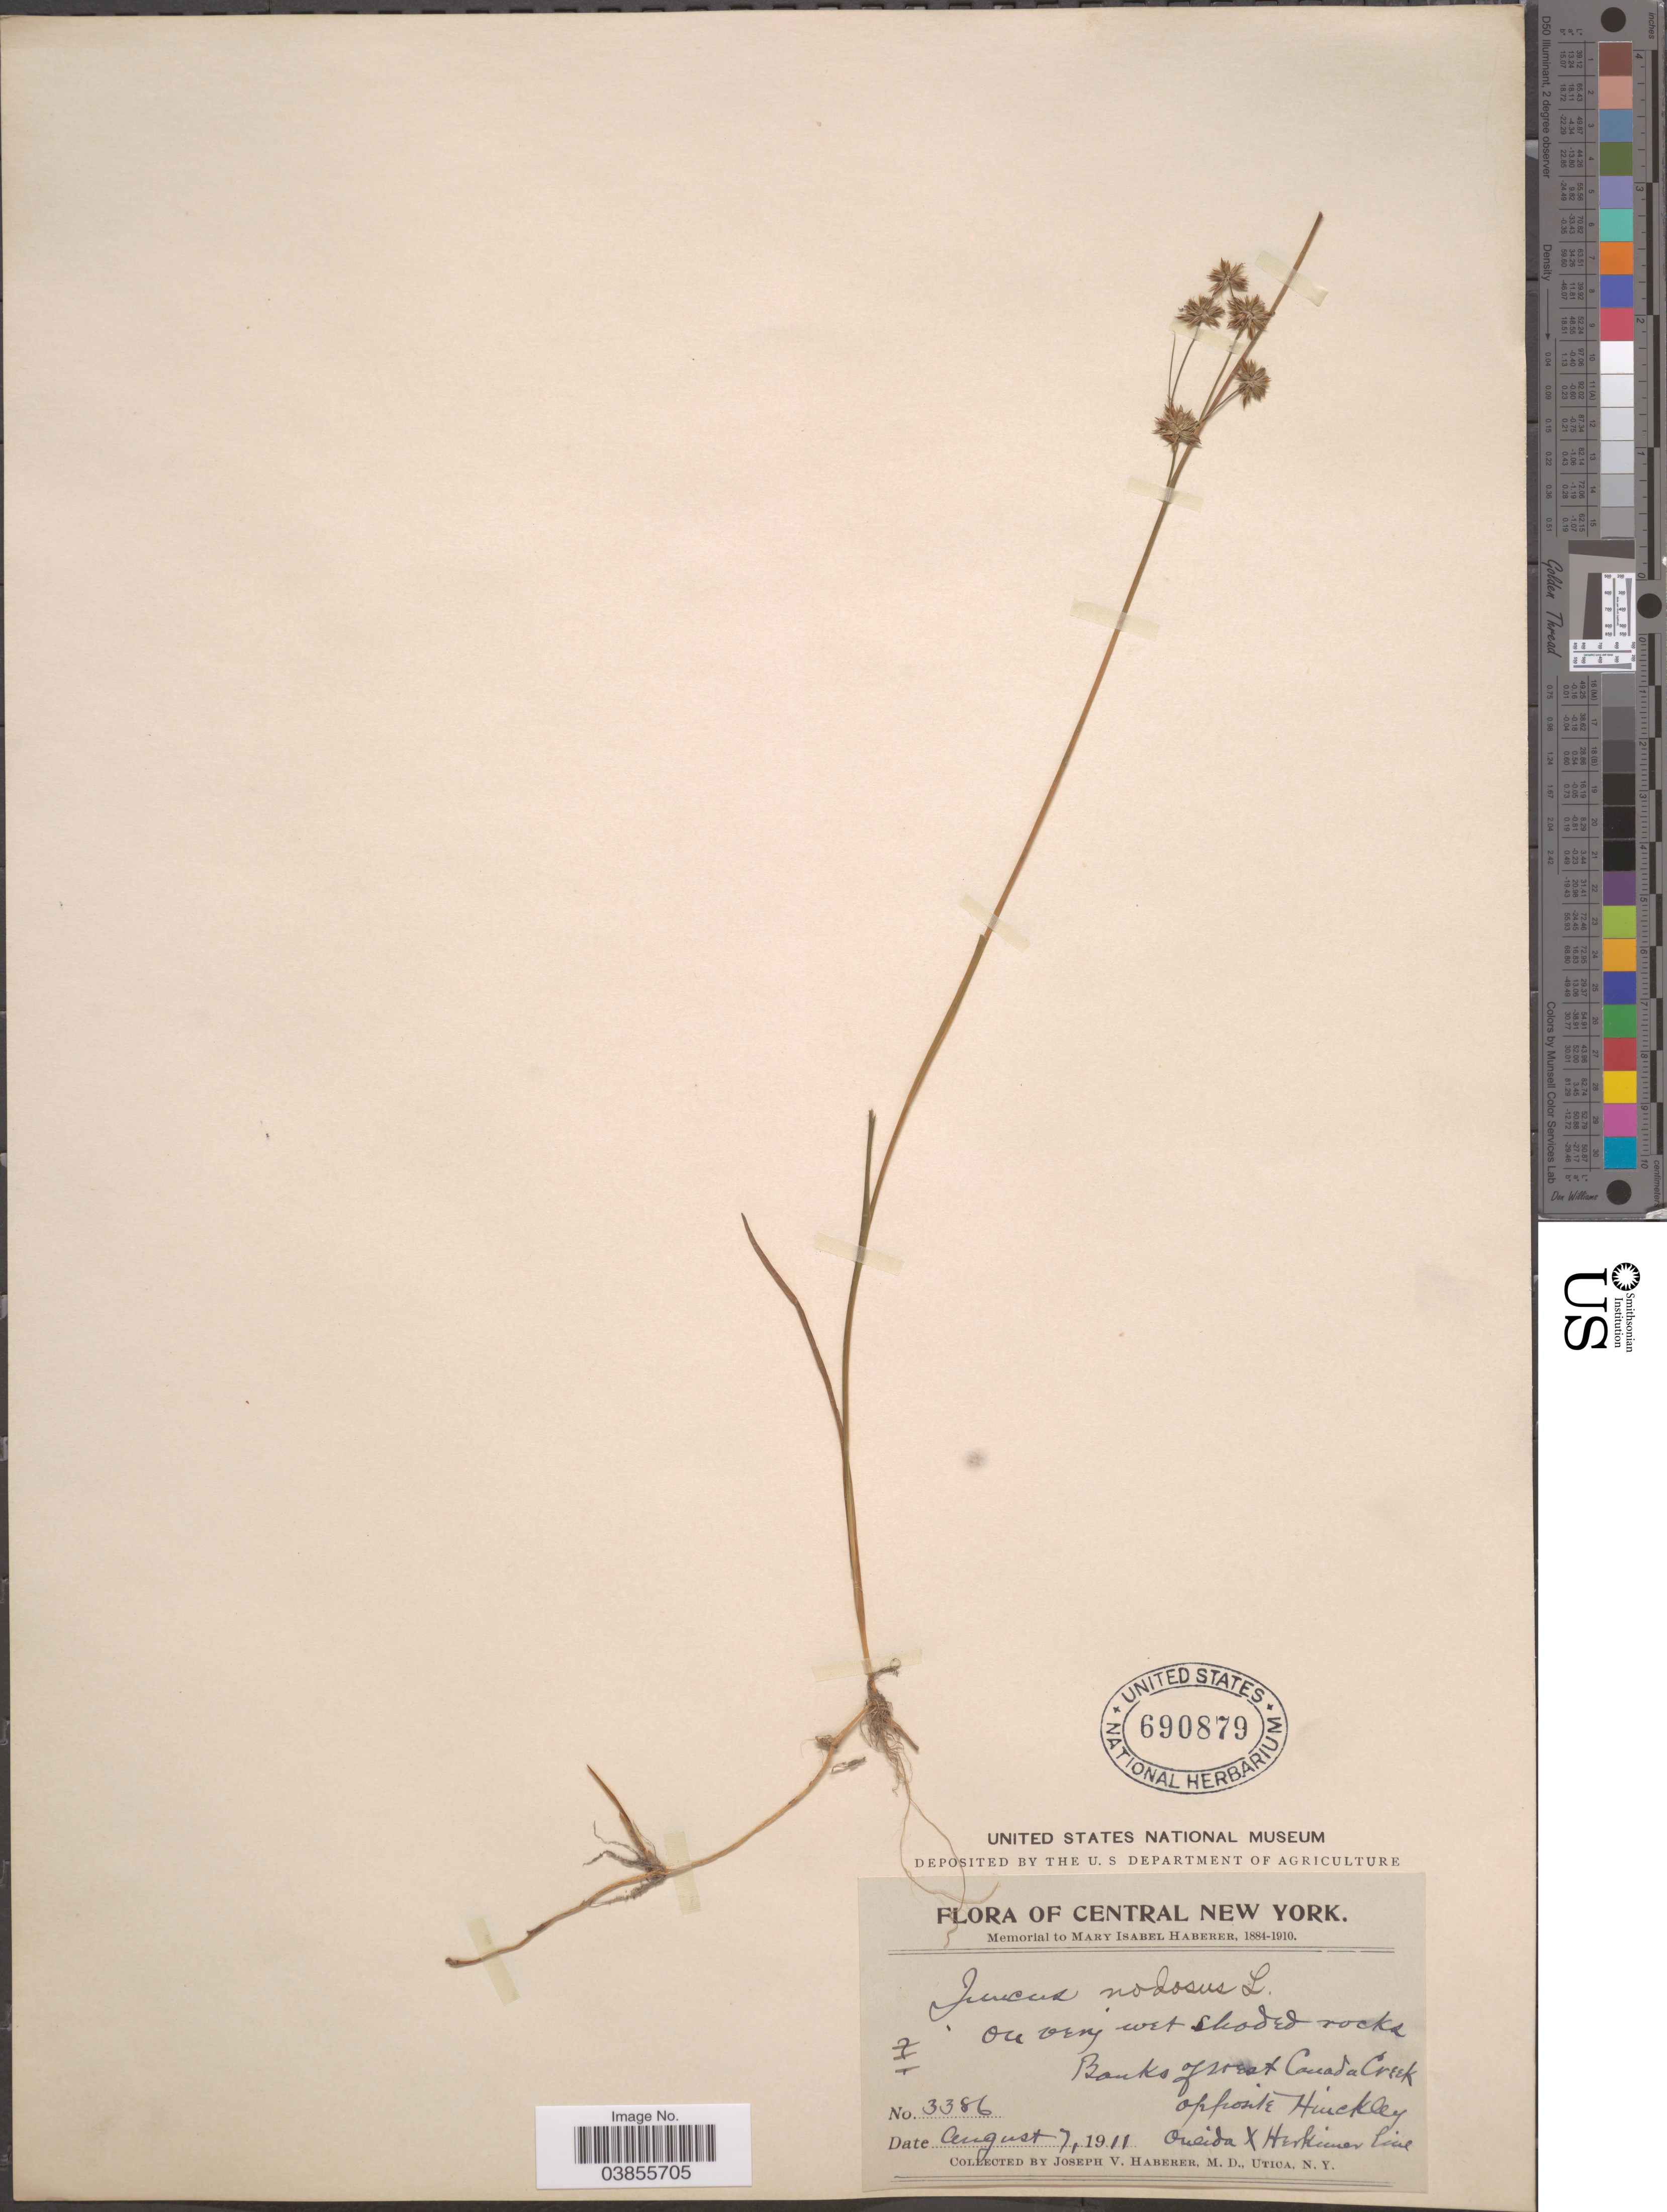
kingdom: Plantae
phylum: Tracheophyta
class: Liliopsida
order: Poales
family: Juncaceae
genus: Juncus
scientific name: Juncus nodosus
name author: L.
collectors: J. V. Haberer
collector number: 3386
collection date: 1911-08-07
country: United States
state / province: New York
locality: Central New York. Banks of west Canada Creek opposite Hinckley Oneida X Herkimer line.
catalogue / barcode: US 690879